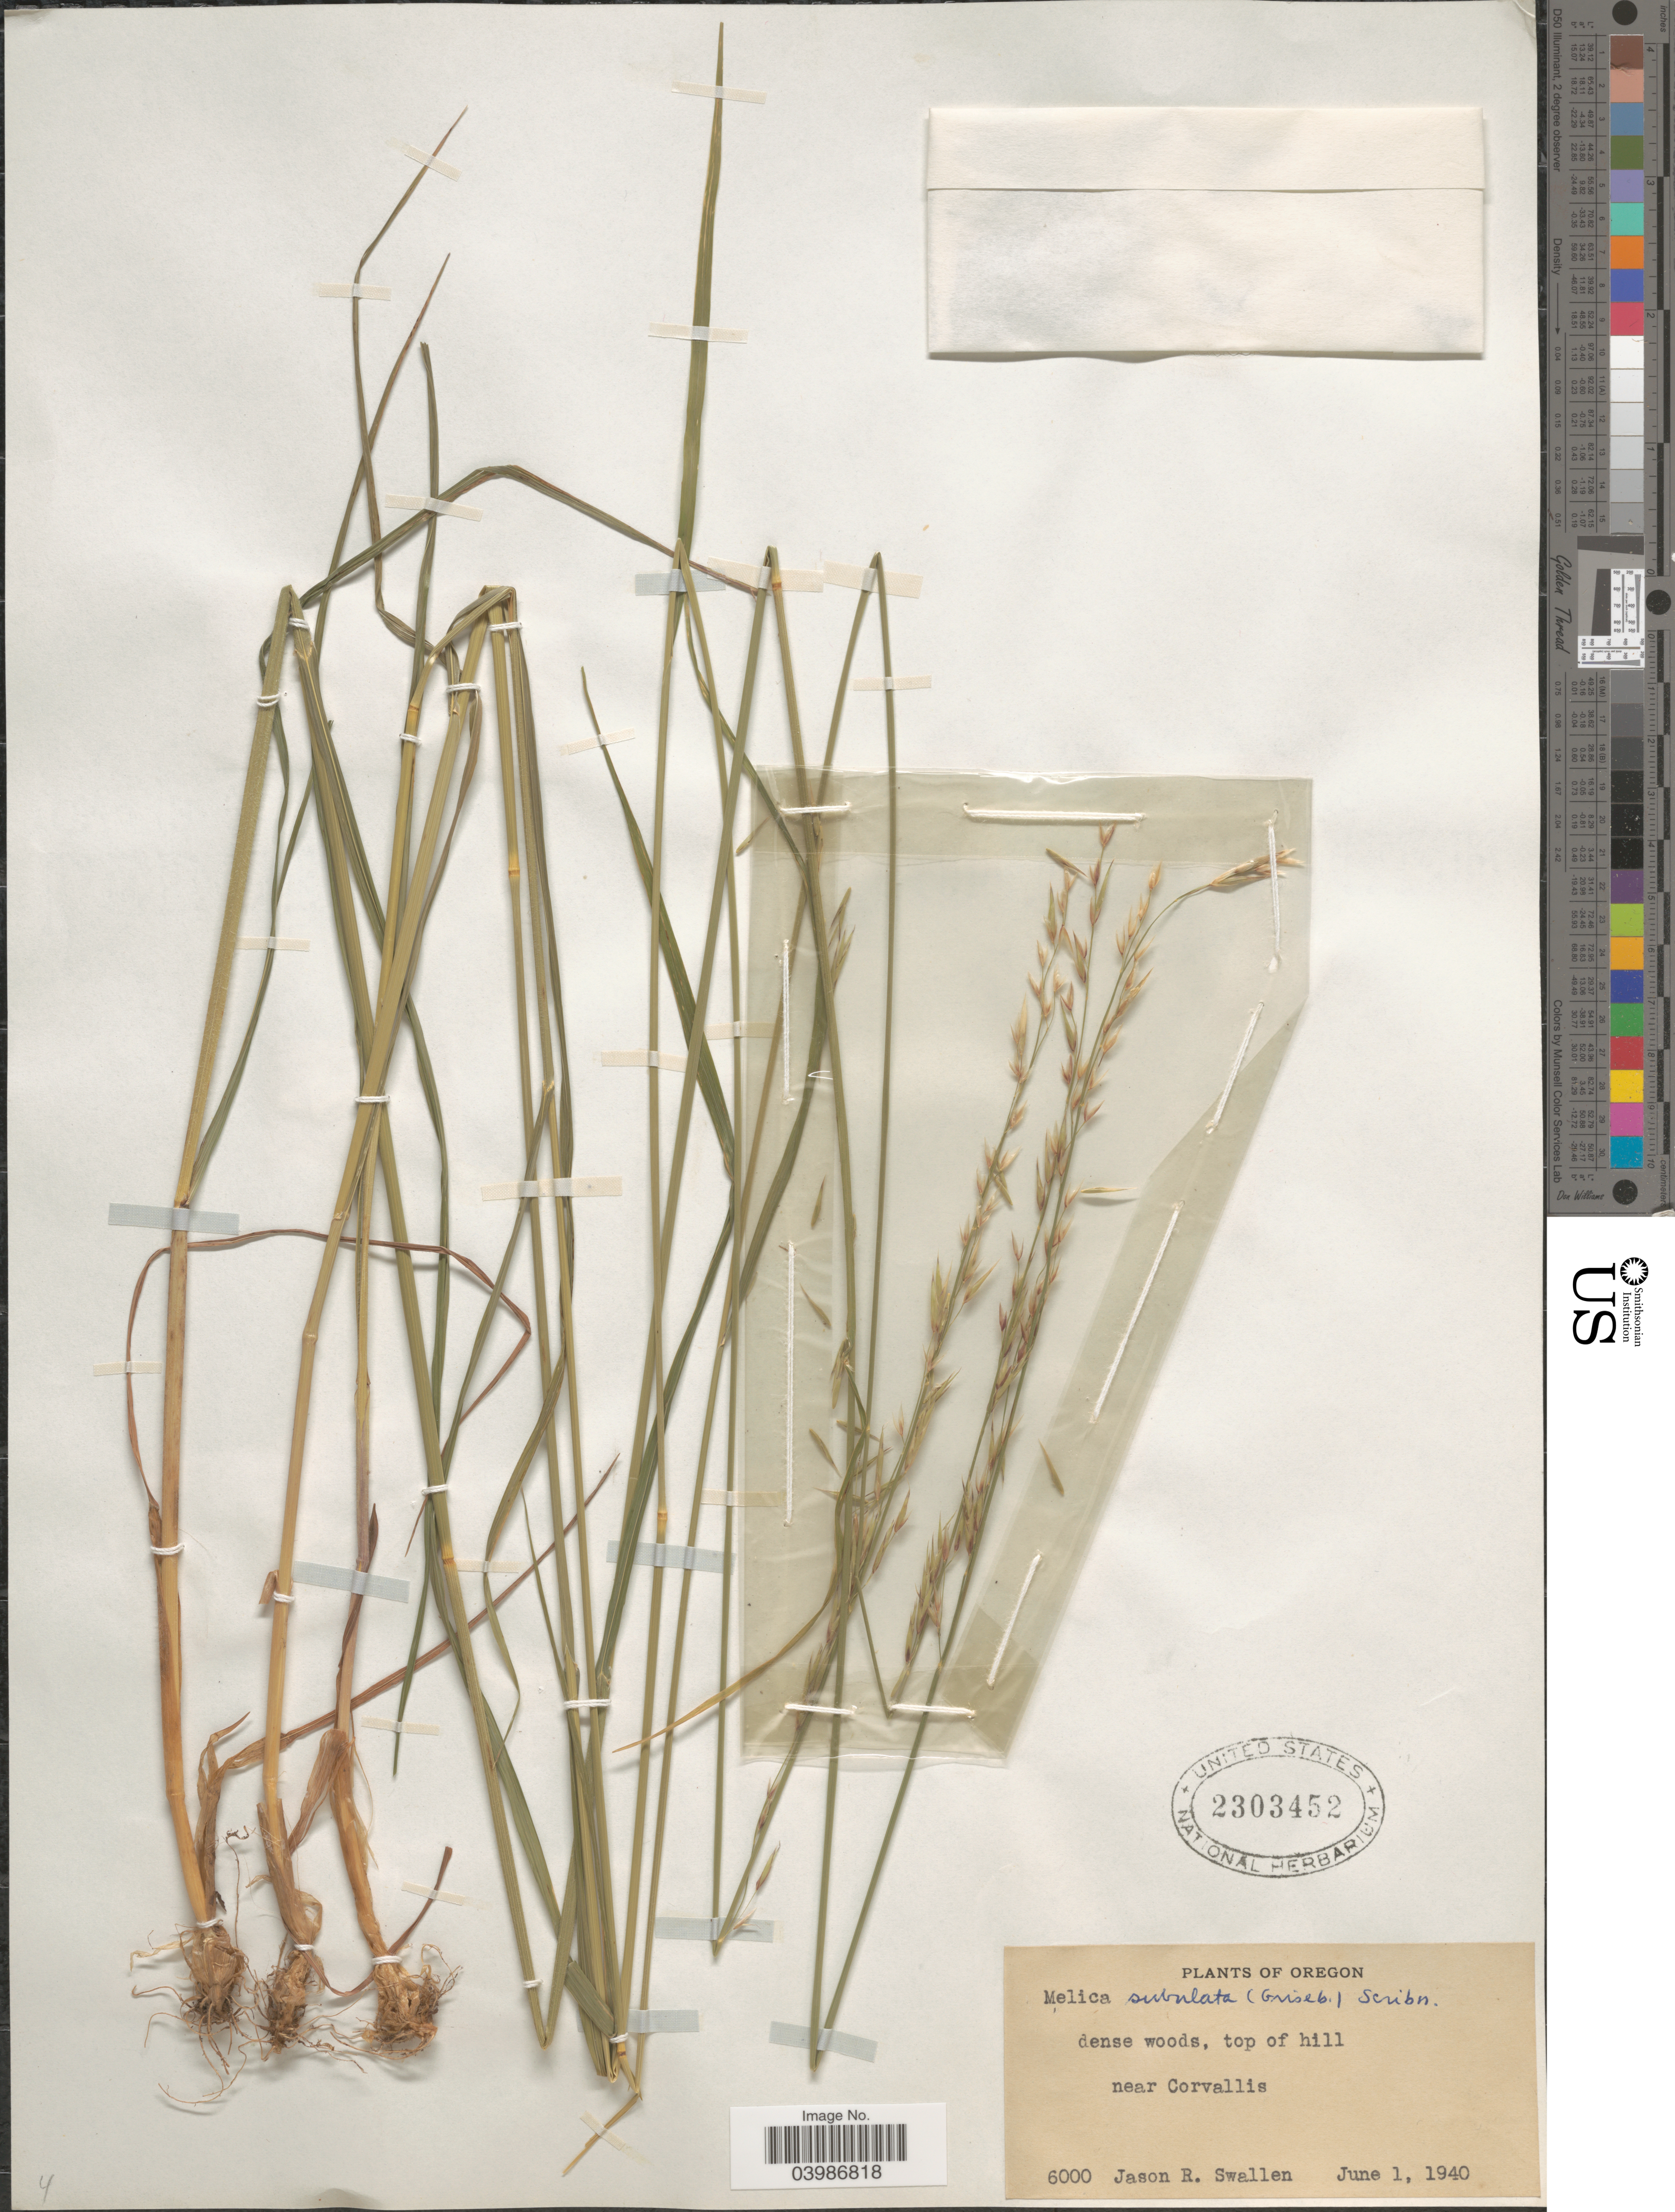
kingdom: Plantae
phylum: Tracheophyta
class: Liliopsida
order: Poales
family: Poaceae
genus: Melica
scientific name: Melica subulata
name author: (Griseb.) Scribn.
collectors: J. R. Swallen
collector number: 6000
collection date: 1940-06-01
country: United States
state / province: Oregon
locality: Top of hill, near Corvallis.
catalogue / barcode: US 2303452